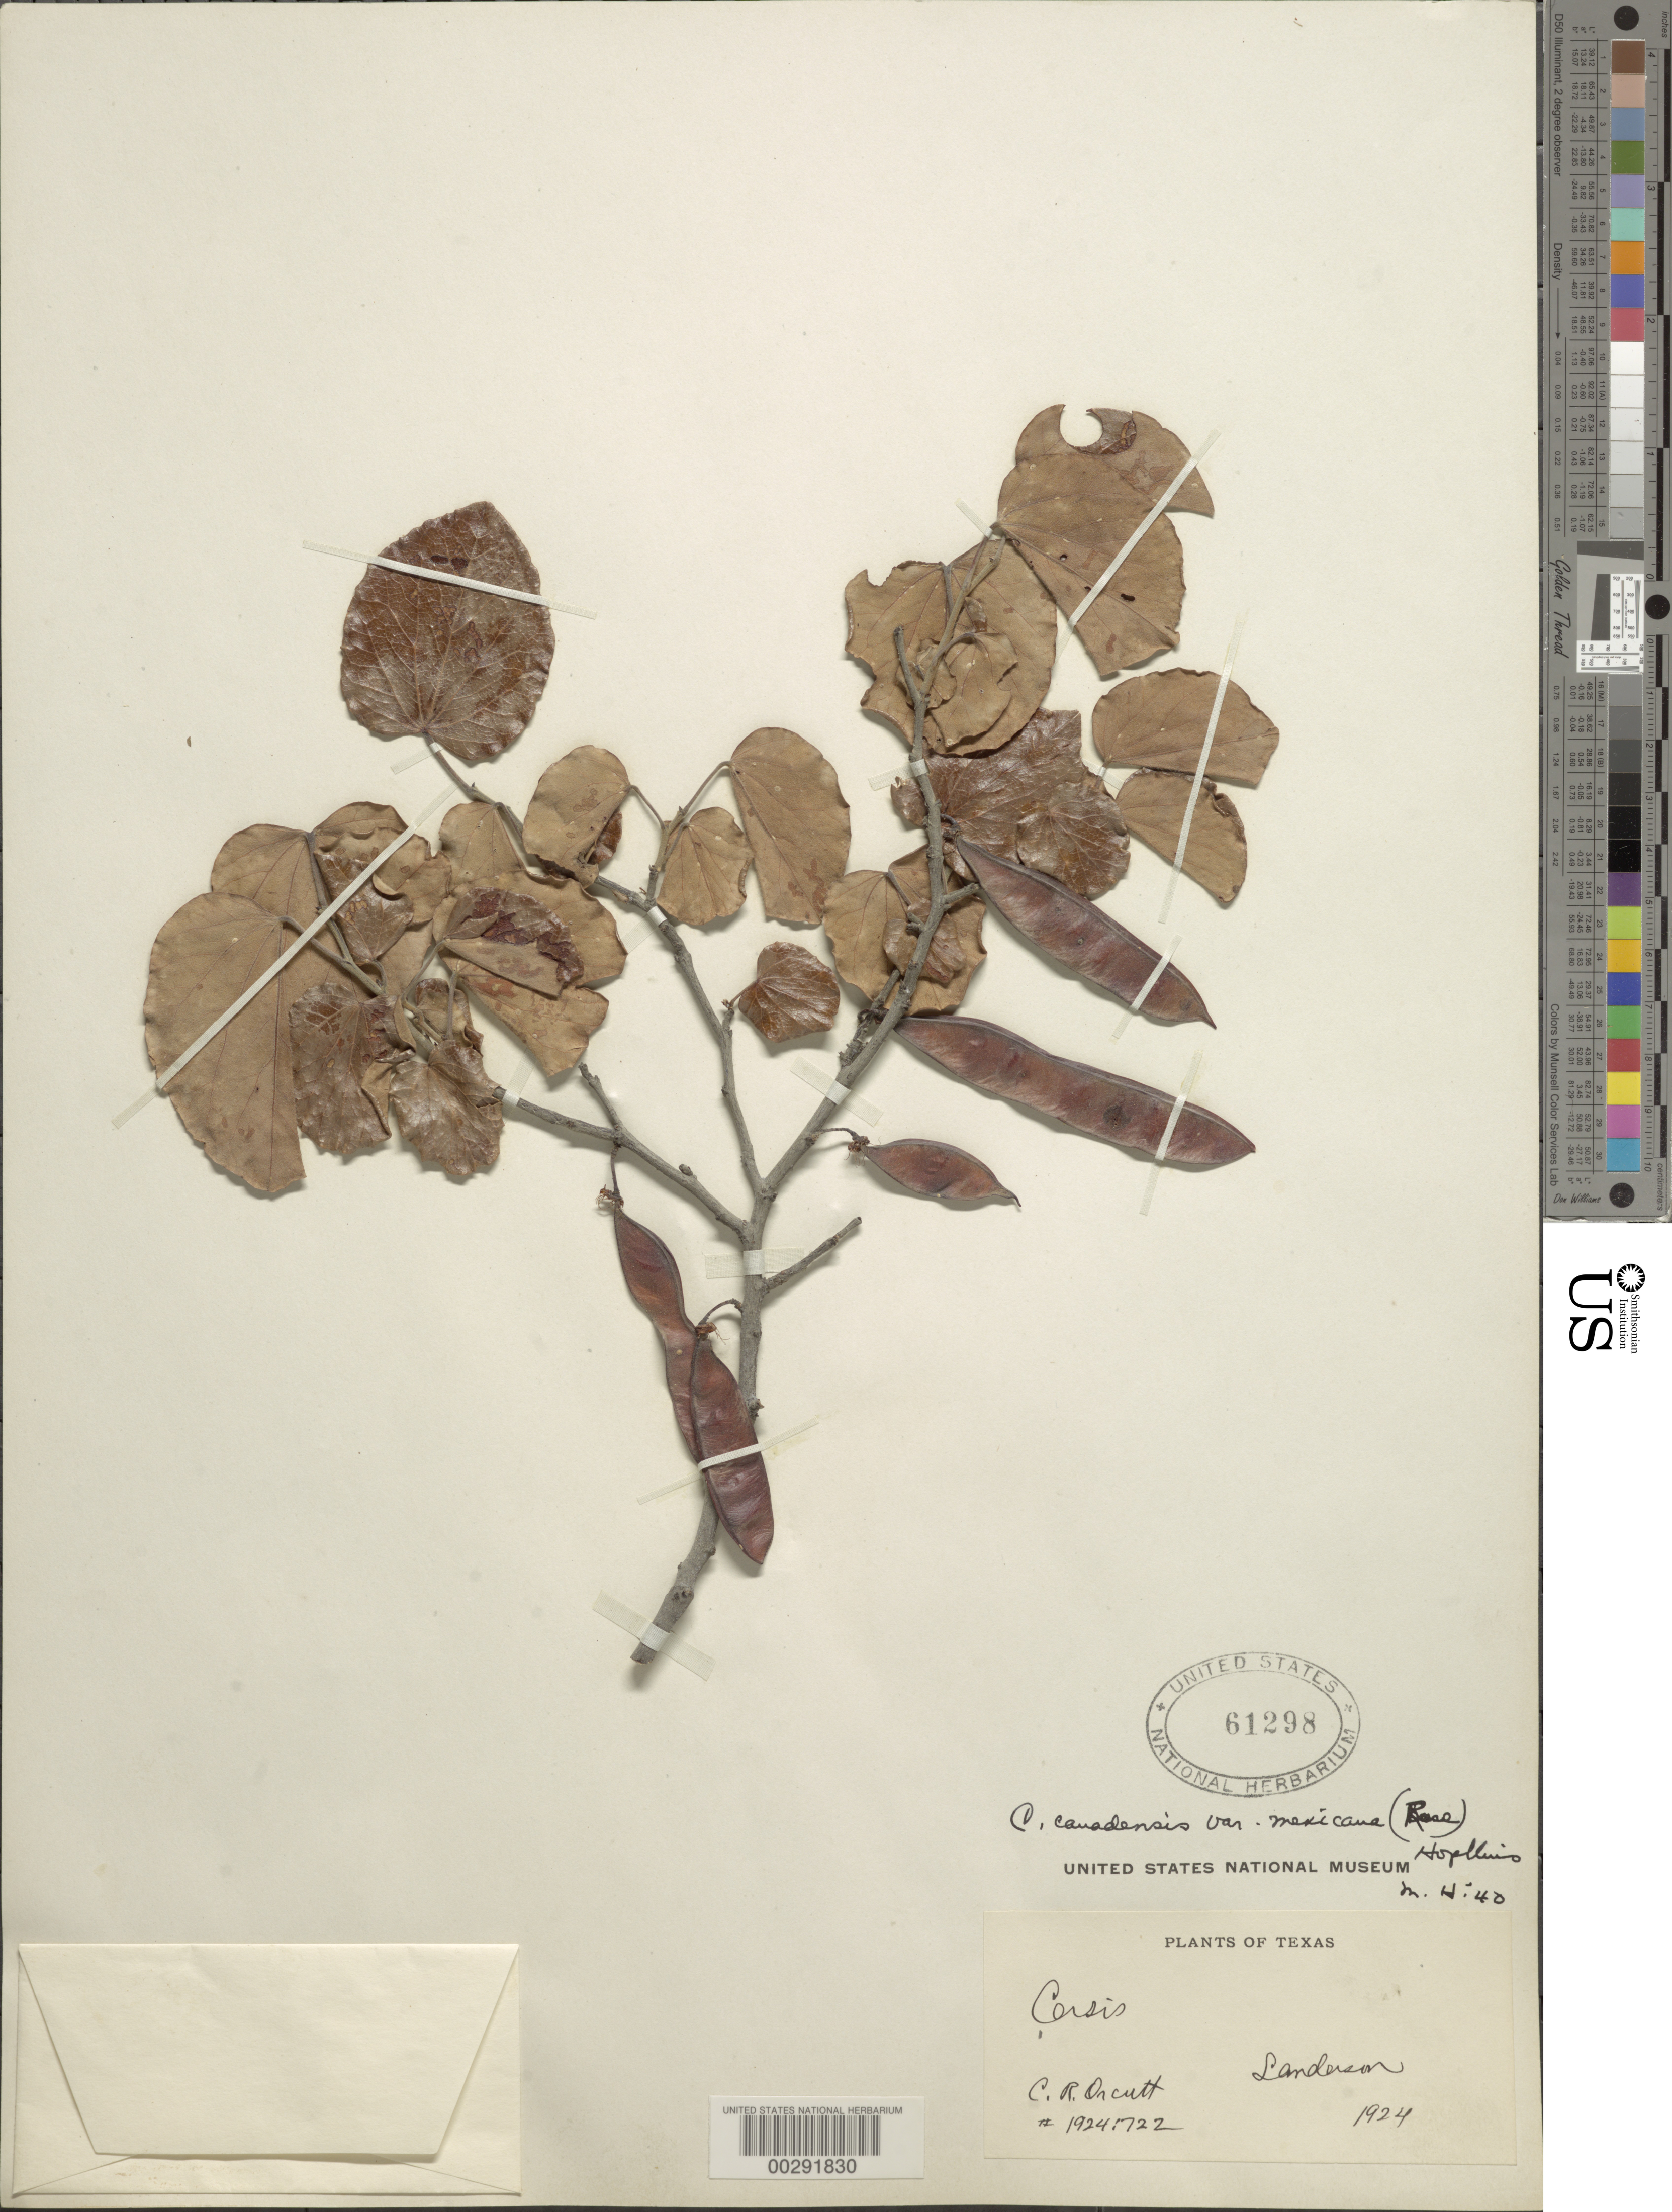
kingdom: Plantae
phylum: Tracheophyta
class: Magnoliopsida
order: Fabales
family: Fabaceae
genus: Cercis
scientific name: Cercis canadensis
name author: L.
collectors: C. R. Orcutt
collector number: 19241722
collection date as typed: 1924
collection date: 1924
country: United States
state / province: Texas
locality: Sanderson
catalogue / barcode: US 61298